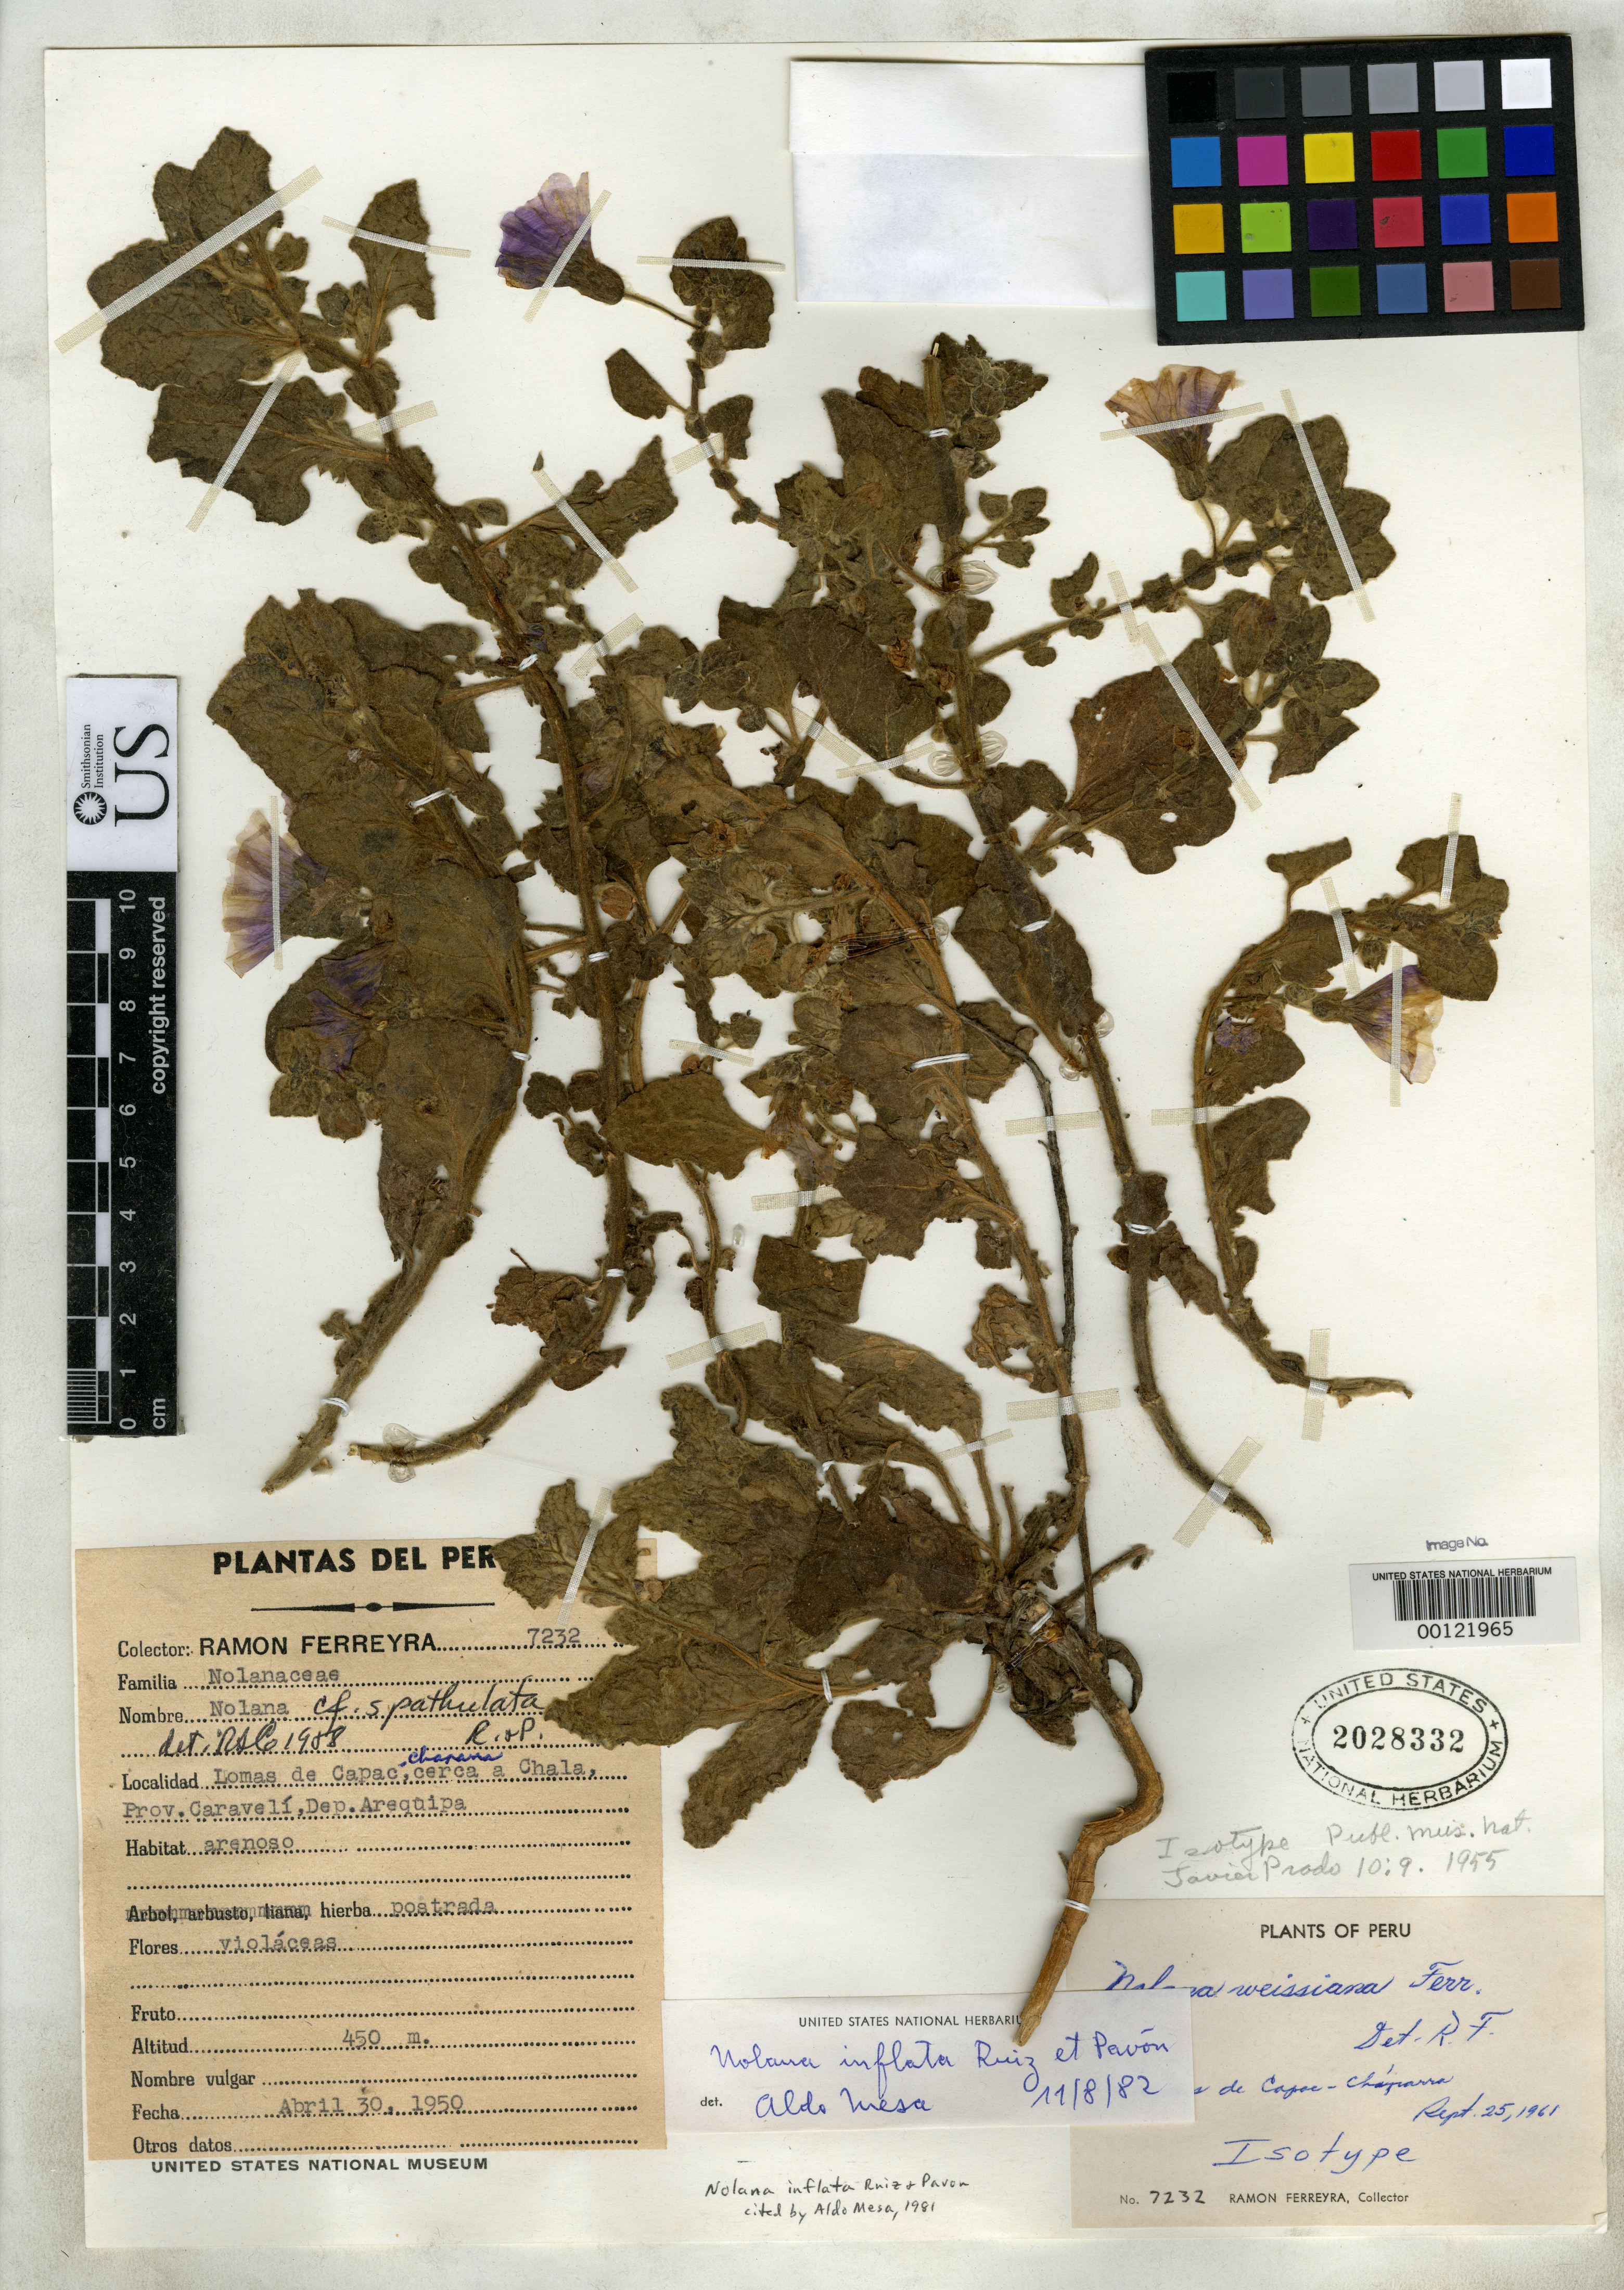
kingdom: Plantae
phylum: Tracheophyta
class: Magnoliopsida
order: Solanales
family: Solanaceae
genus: Nolana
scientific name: Nolana weissiana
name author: Ferreyra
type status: Isotype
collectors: R. A. Ferreyra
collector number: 7232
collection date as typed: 30 Apr 1950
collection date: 1950-04-30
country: Peru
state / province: Arequipa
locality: Lomas de Capac-Cháparra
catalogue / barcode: US 2028332